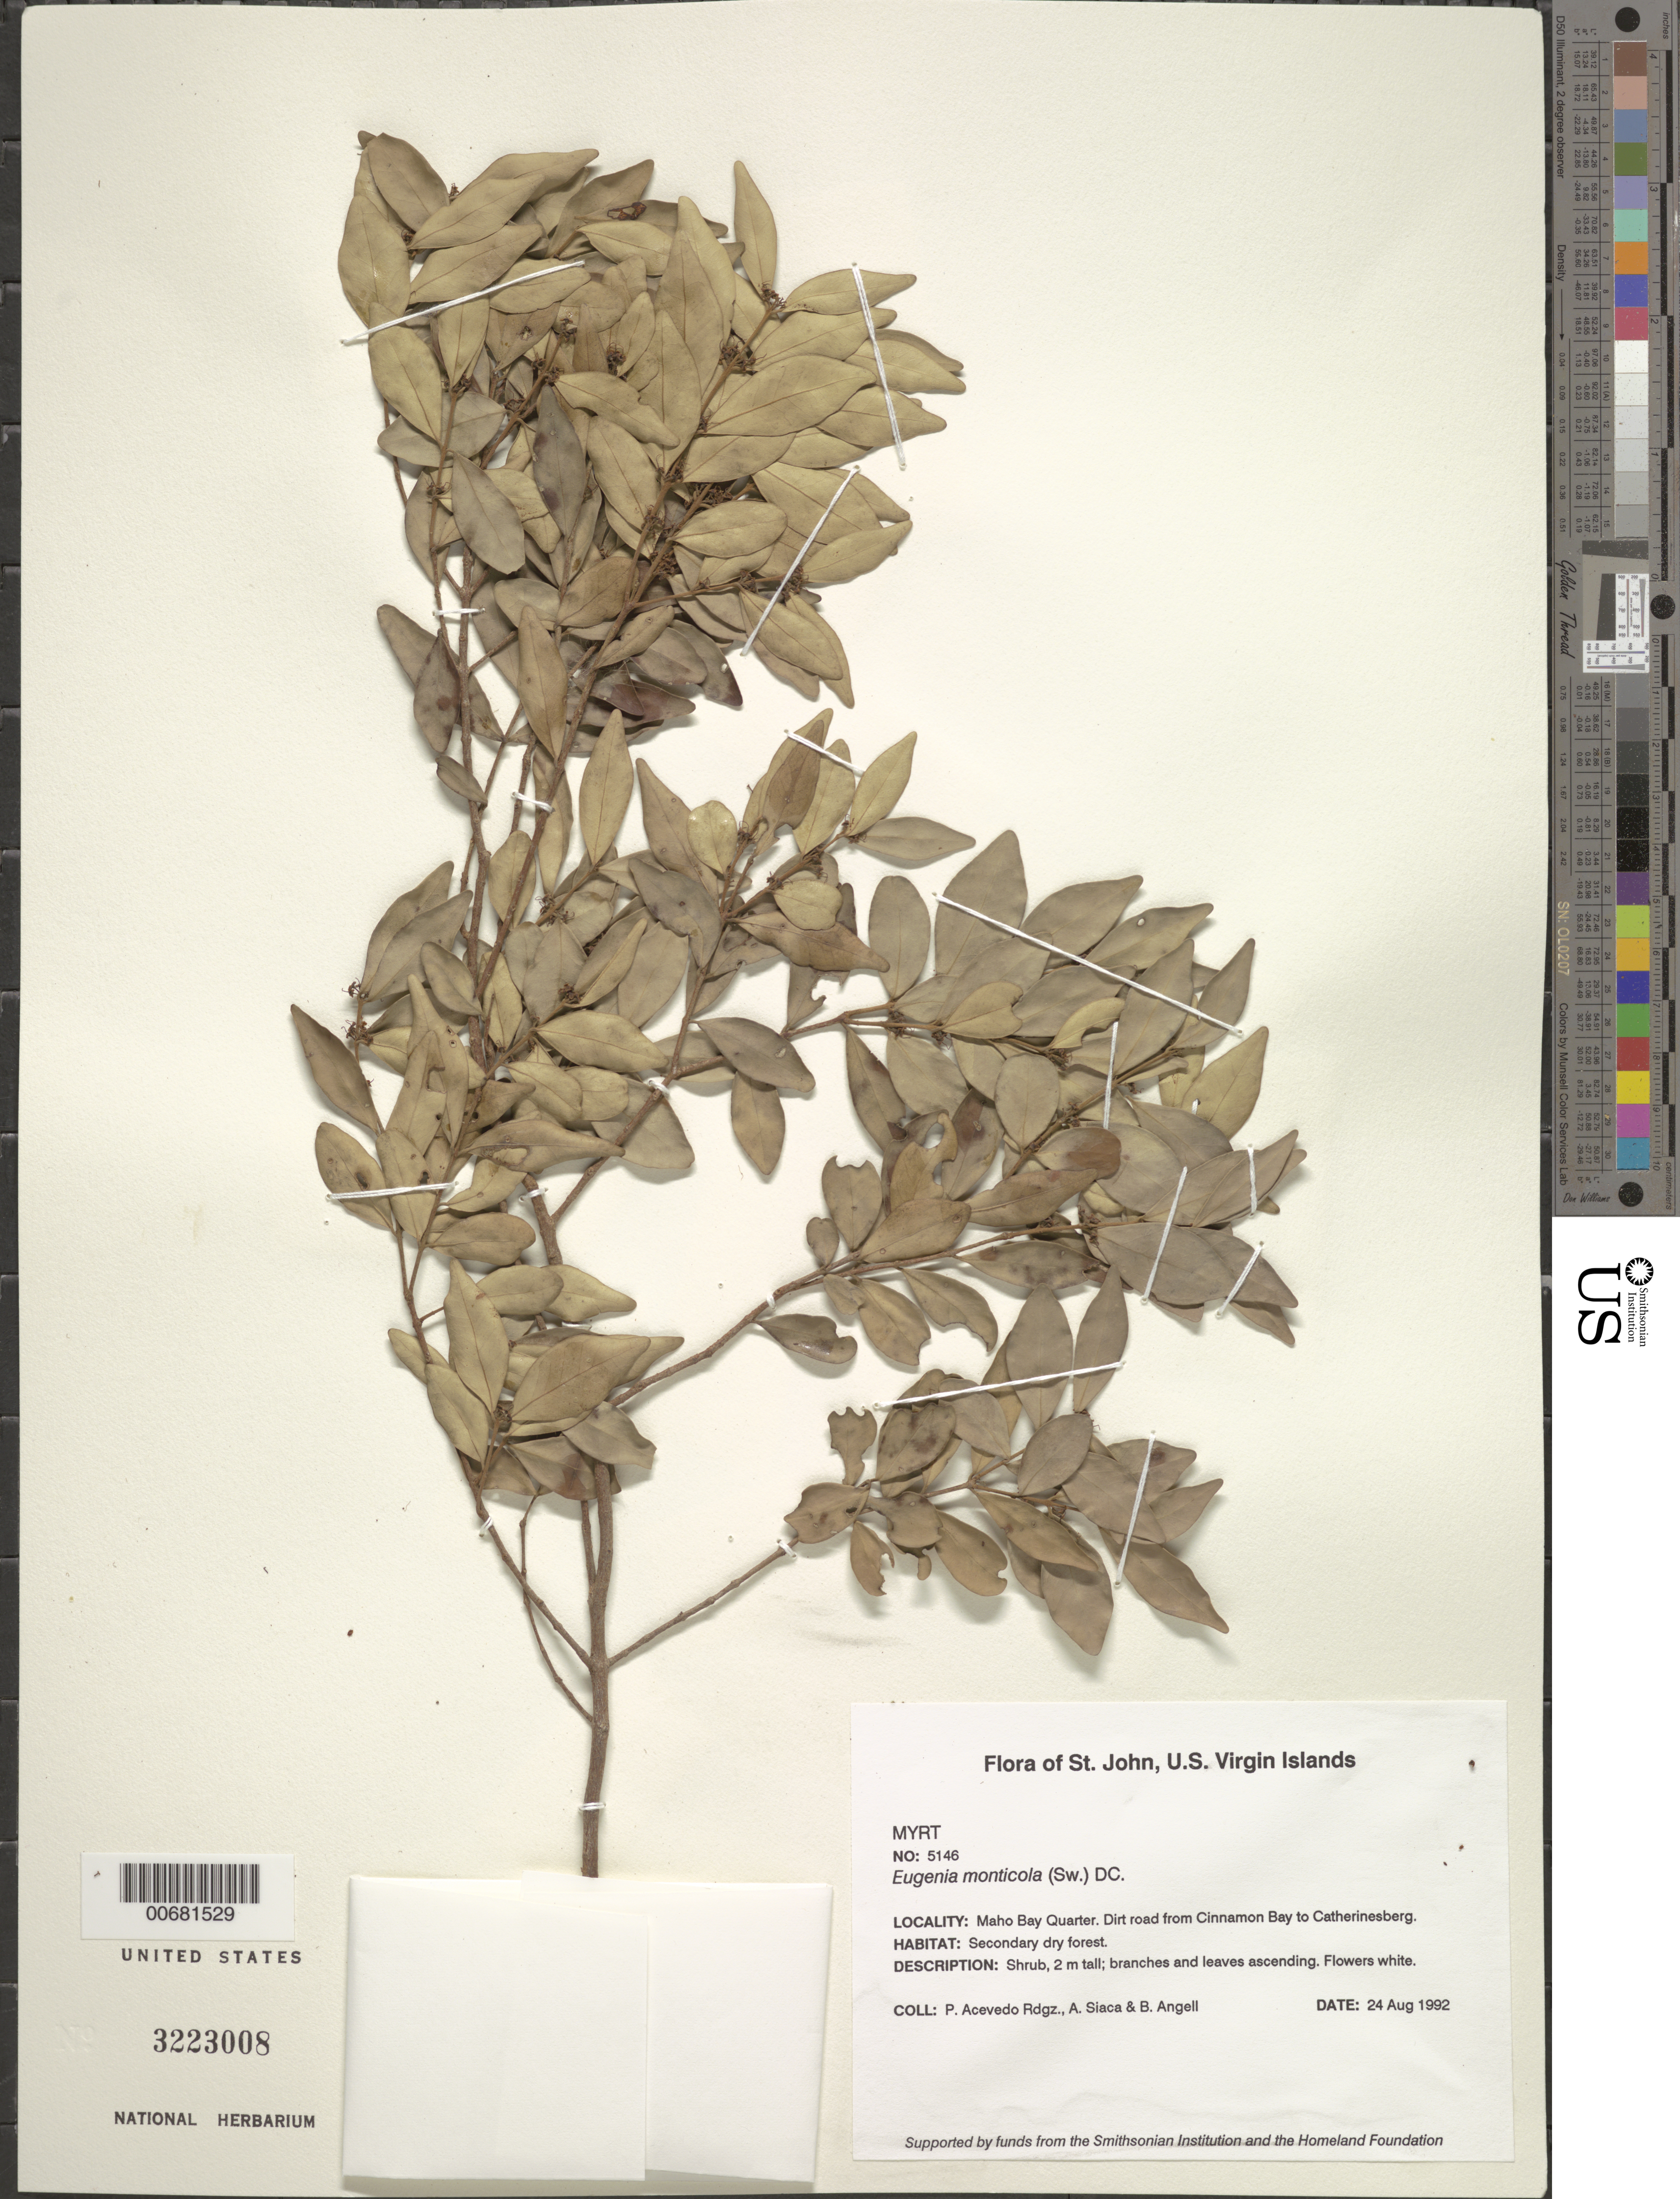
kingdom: Plantae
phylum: Tracheophyta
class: Magnoliopsida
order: Myrtales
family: Myrtaceae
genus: Eugenia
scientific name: Eugenia monticola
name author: (Sw.) DC.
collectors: P. Acevedo-Rodr., A. Siaca & Bobbi Angell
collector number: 5146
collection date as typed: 24 Aug 1992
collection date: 1992-08-24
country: U.S. Virgin Islands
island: St. John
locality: Maho Bay Quarter. Dirt road from Cinnamon Bay to Catherinesberg.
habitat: Secondary dry forest.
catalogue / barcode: US 3223008